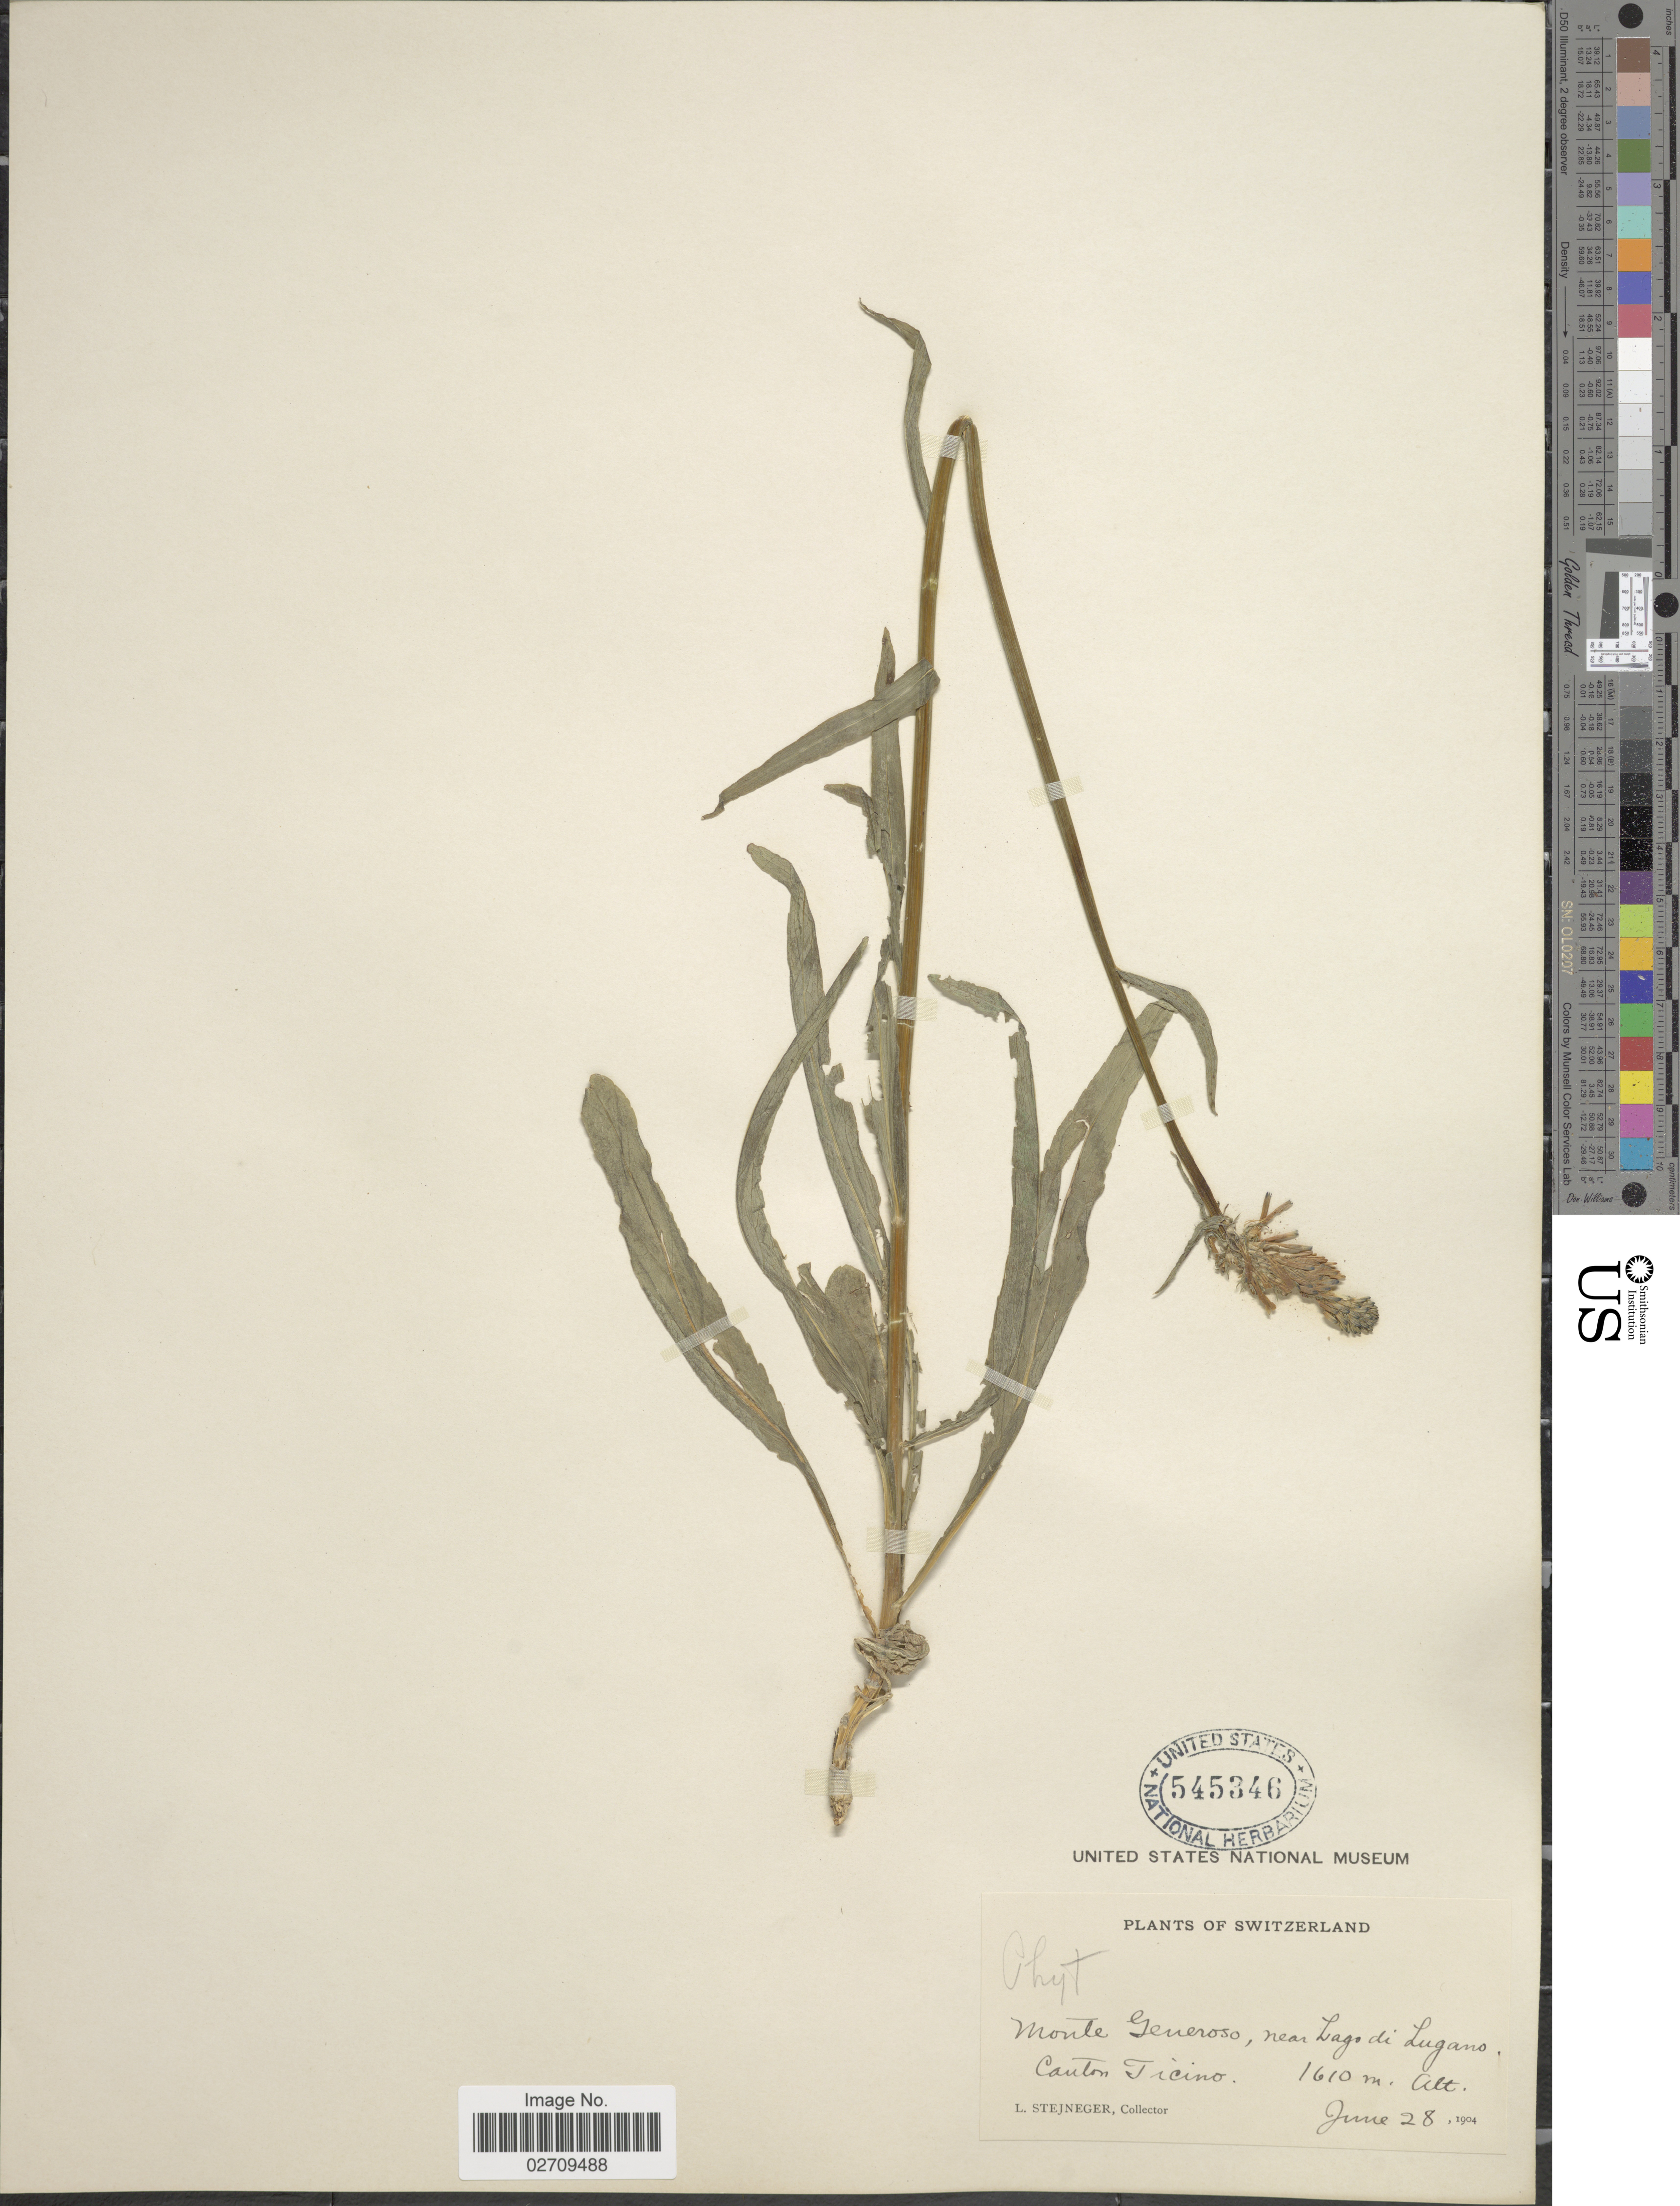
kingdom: Plantae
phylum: Tracheophyta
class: Magnoliopsida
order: Asterales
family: Campanulaceae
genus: Phyteuma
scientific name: Phyteuma sp.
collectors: L. Stejneger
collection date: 1904-06-28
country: Switzerland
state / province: Ticino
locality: Monte Generoso, near Lago di Lugano, Canton Ticino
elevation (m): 1610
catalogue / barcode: US 545346